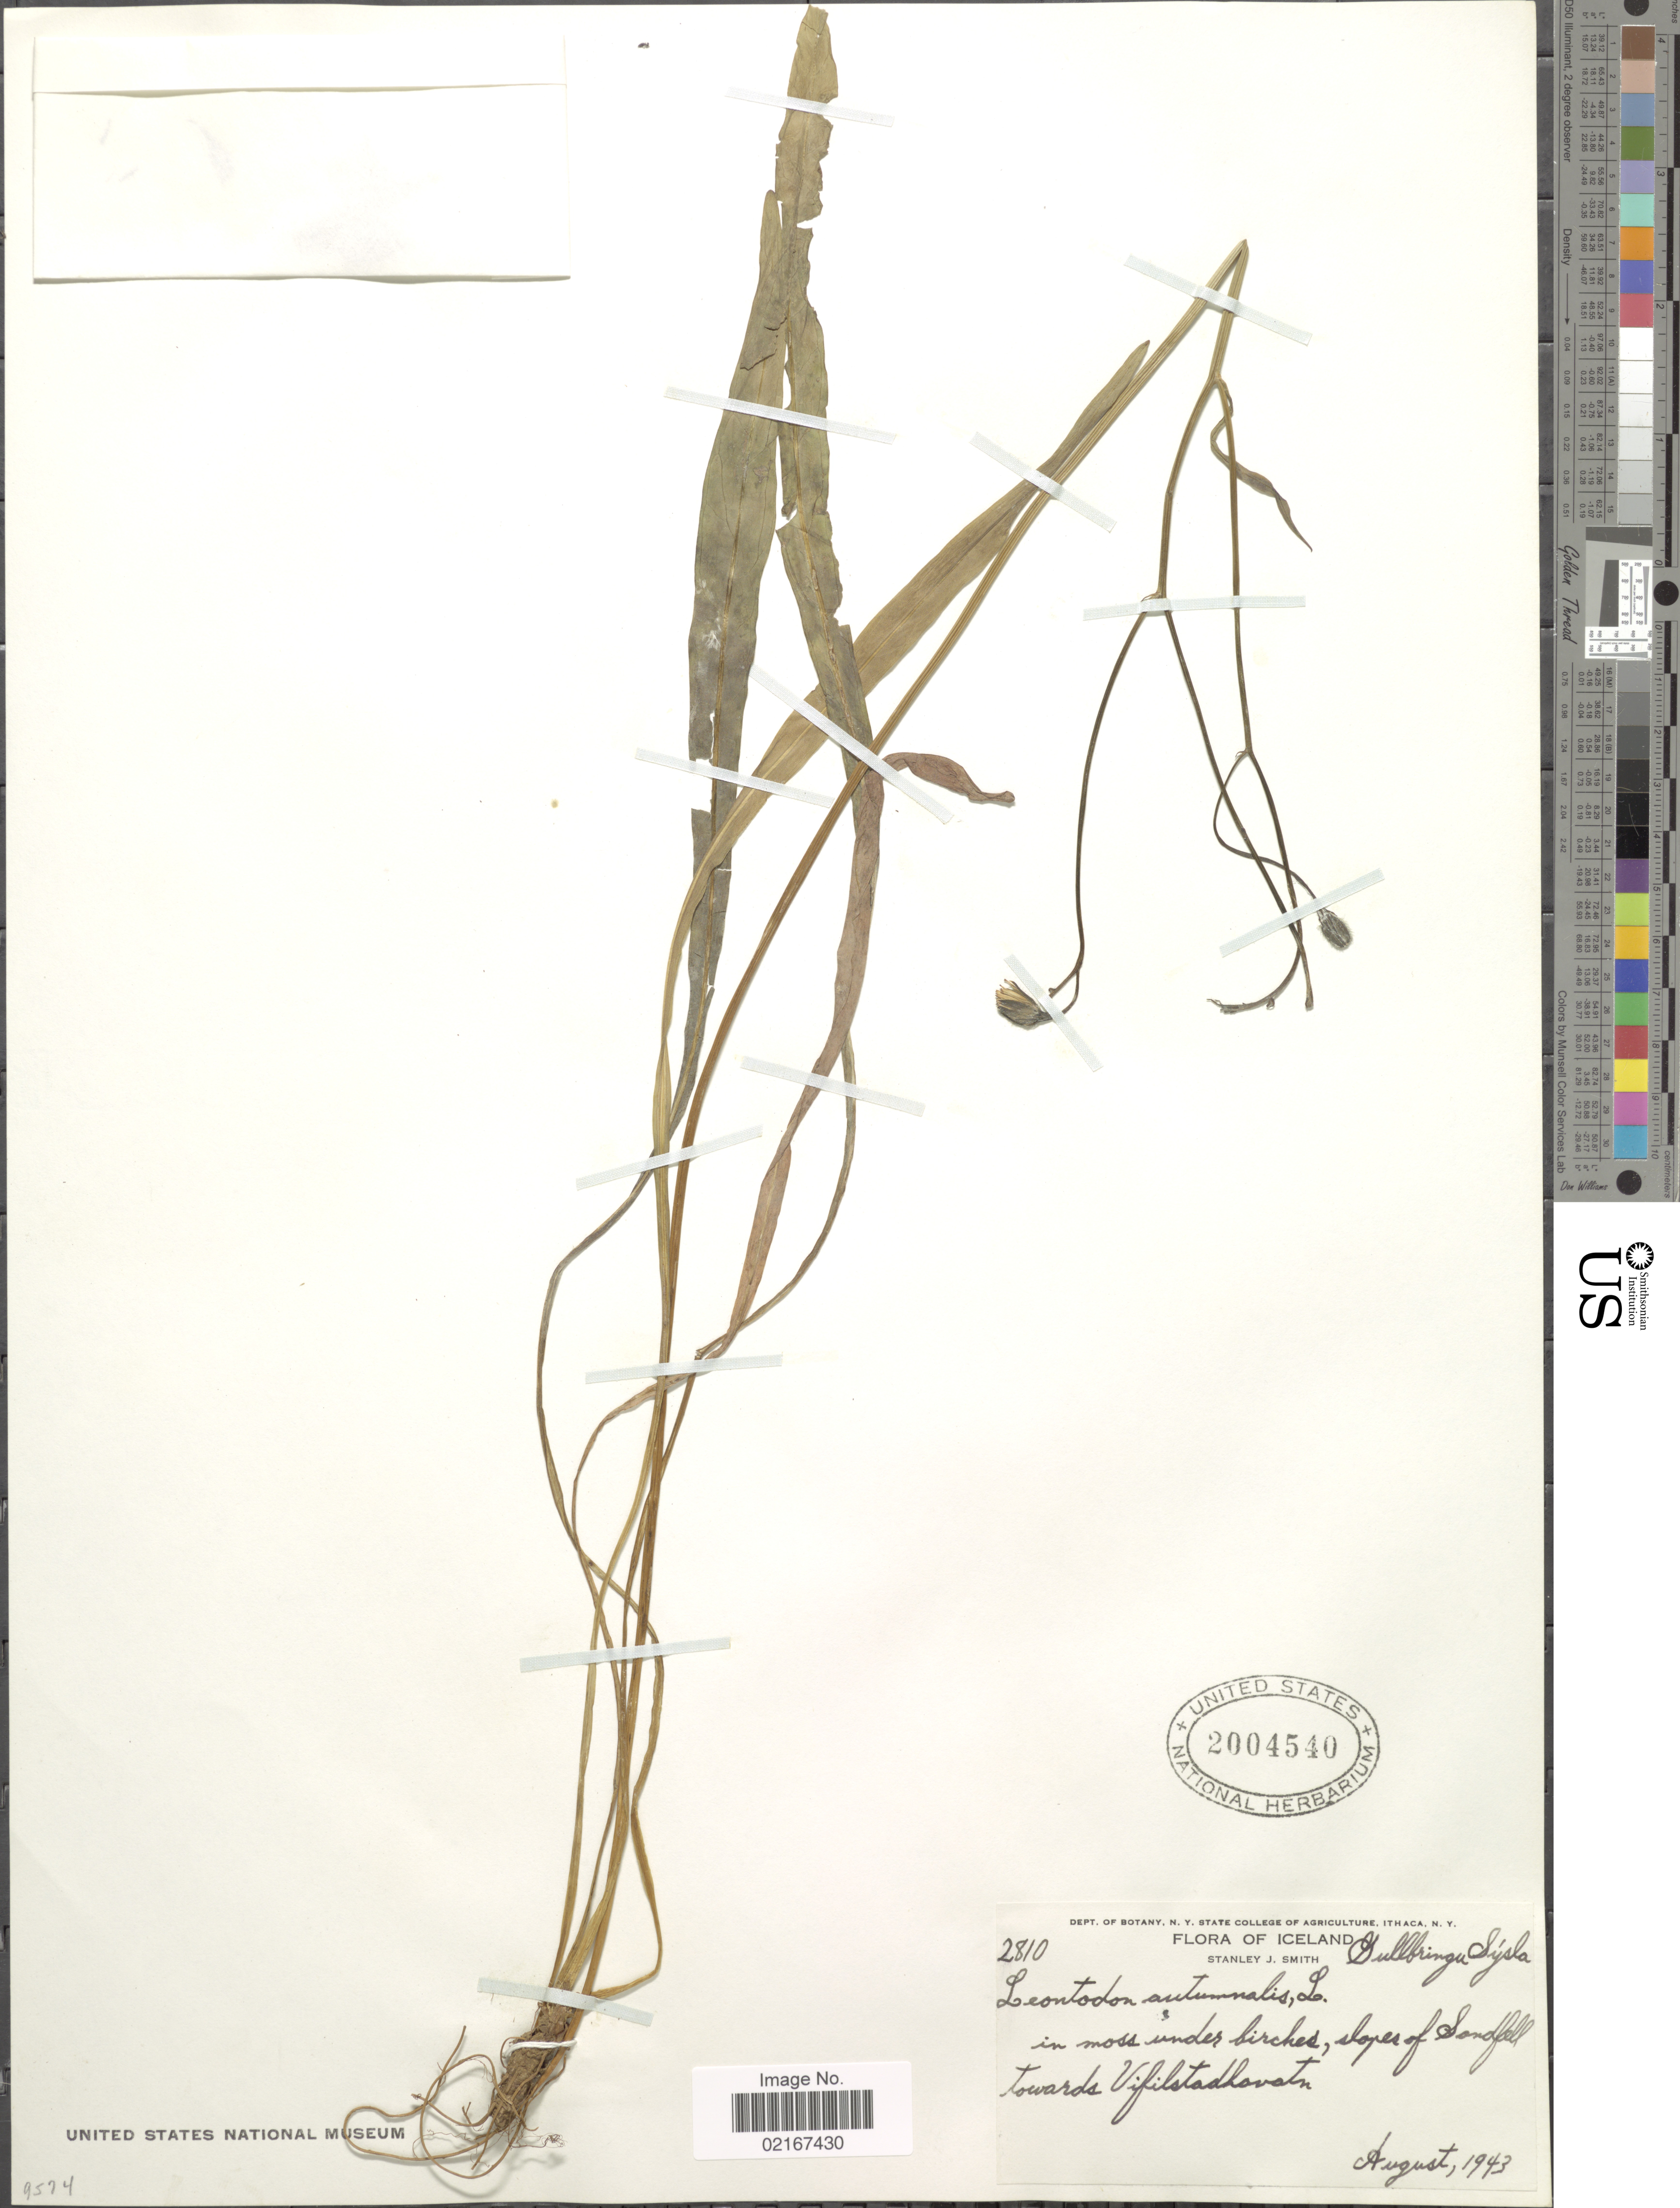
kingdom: Plantae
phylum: Tracheophyta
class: Magnoliopsida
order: Asterales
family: Asteraceae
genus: Scorzoneroides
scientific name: Scorzoneroides autumnalis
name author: (L.) Moench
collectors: S. Smith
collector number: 2810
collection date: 1943-08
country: Iceland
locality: Gullbringu Sysla, slopes of Sandfell towards Vifilstadhovatn.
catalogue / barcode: US 2004540